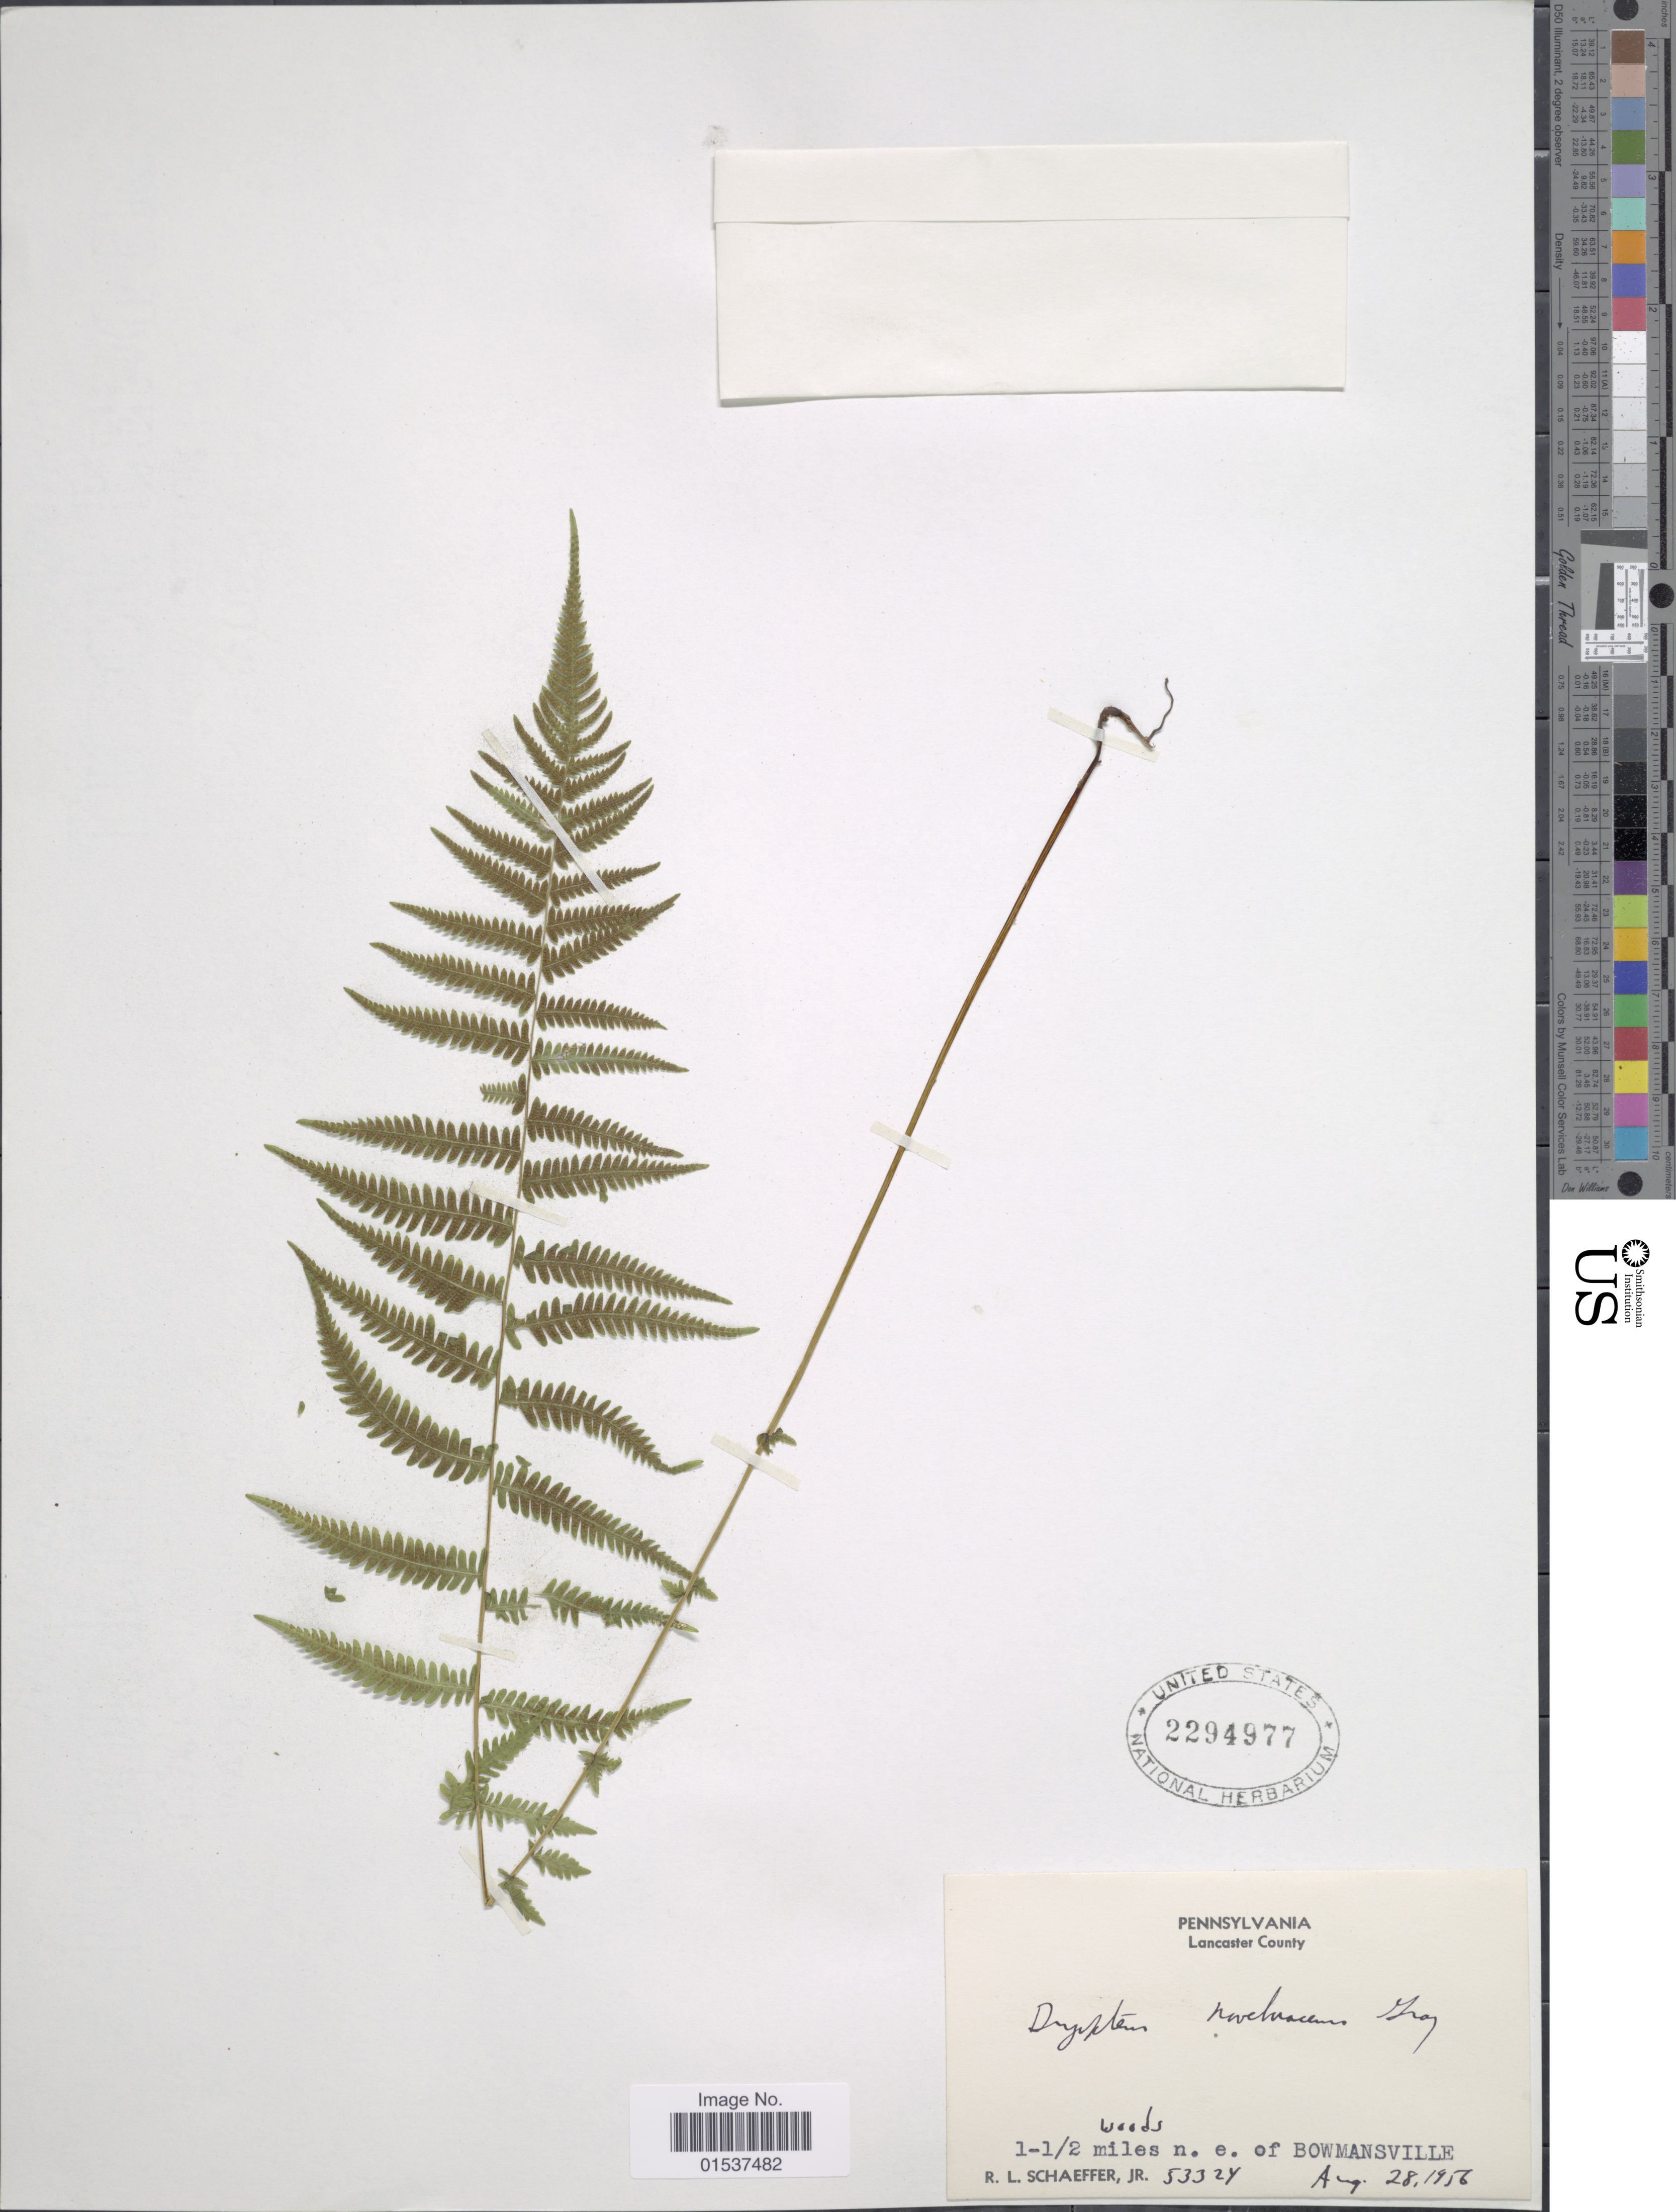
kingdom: Plantae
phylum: Tracheophyta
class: Polypodiopsida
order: Polypodiales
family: Thelypteridaceae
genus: Parathelypteris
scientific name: Parathelypteris noveboracensis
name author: (L.) Ching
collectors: R. L. Schaeffer Jr.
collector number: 53324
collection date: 1956-08-28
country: United States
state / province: Pennsylvania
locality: Lancaster County, 1-1½ miles n.e. of Bowmansville.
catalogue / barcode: US 2294977